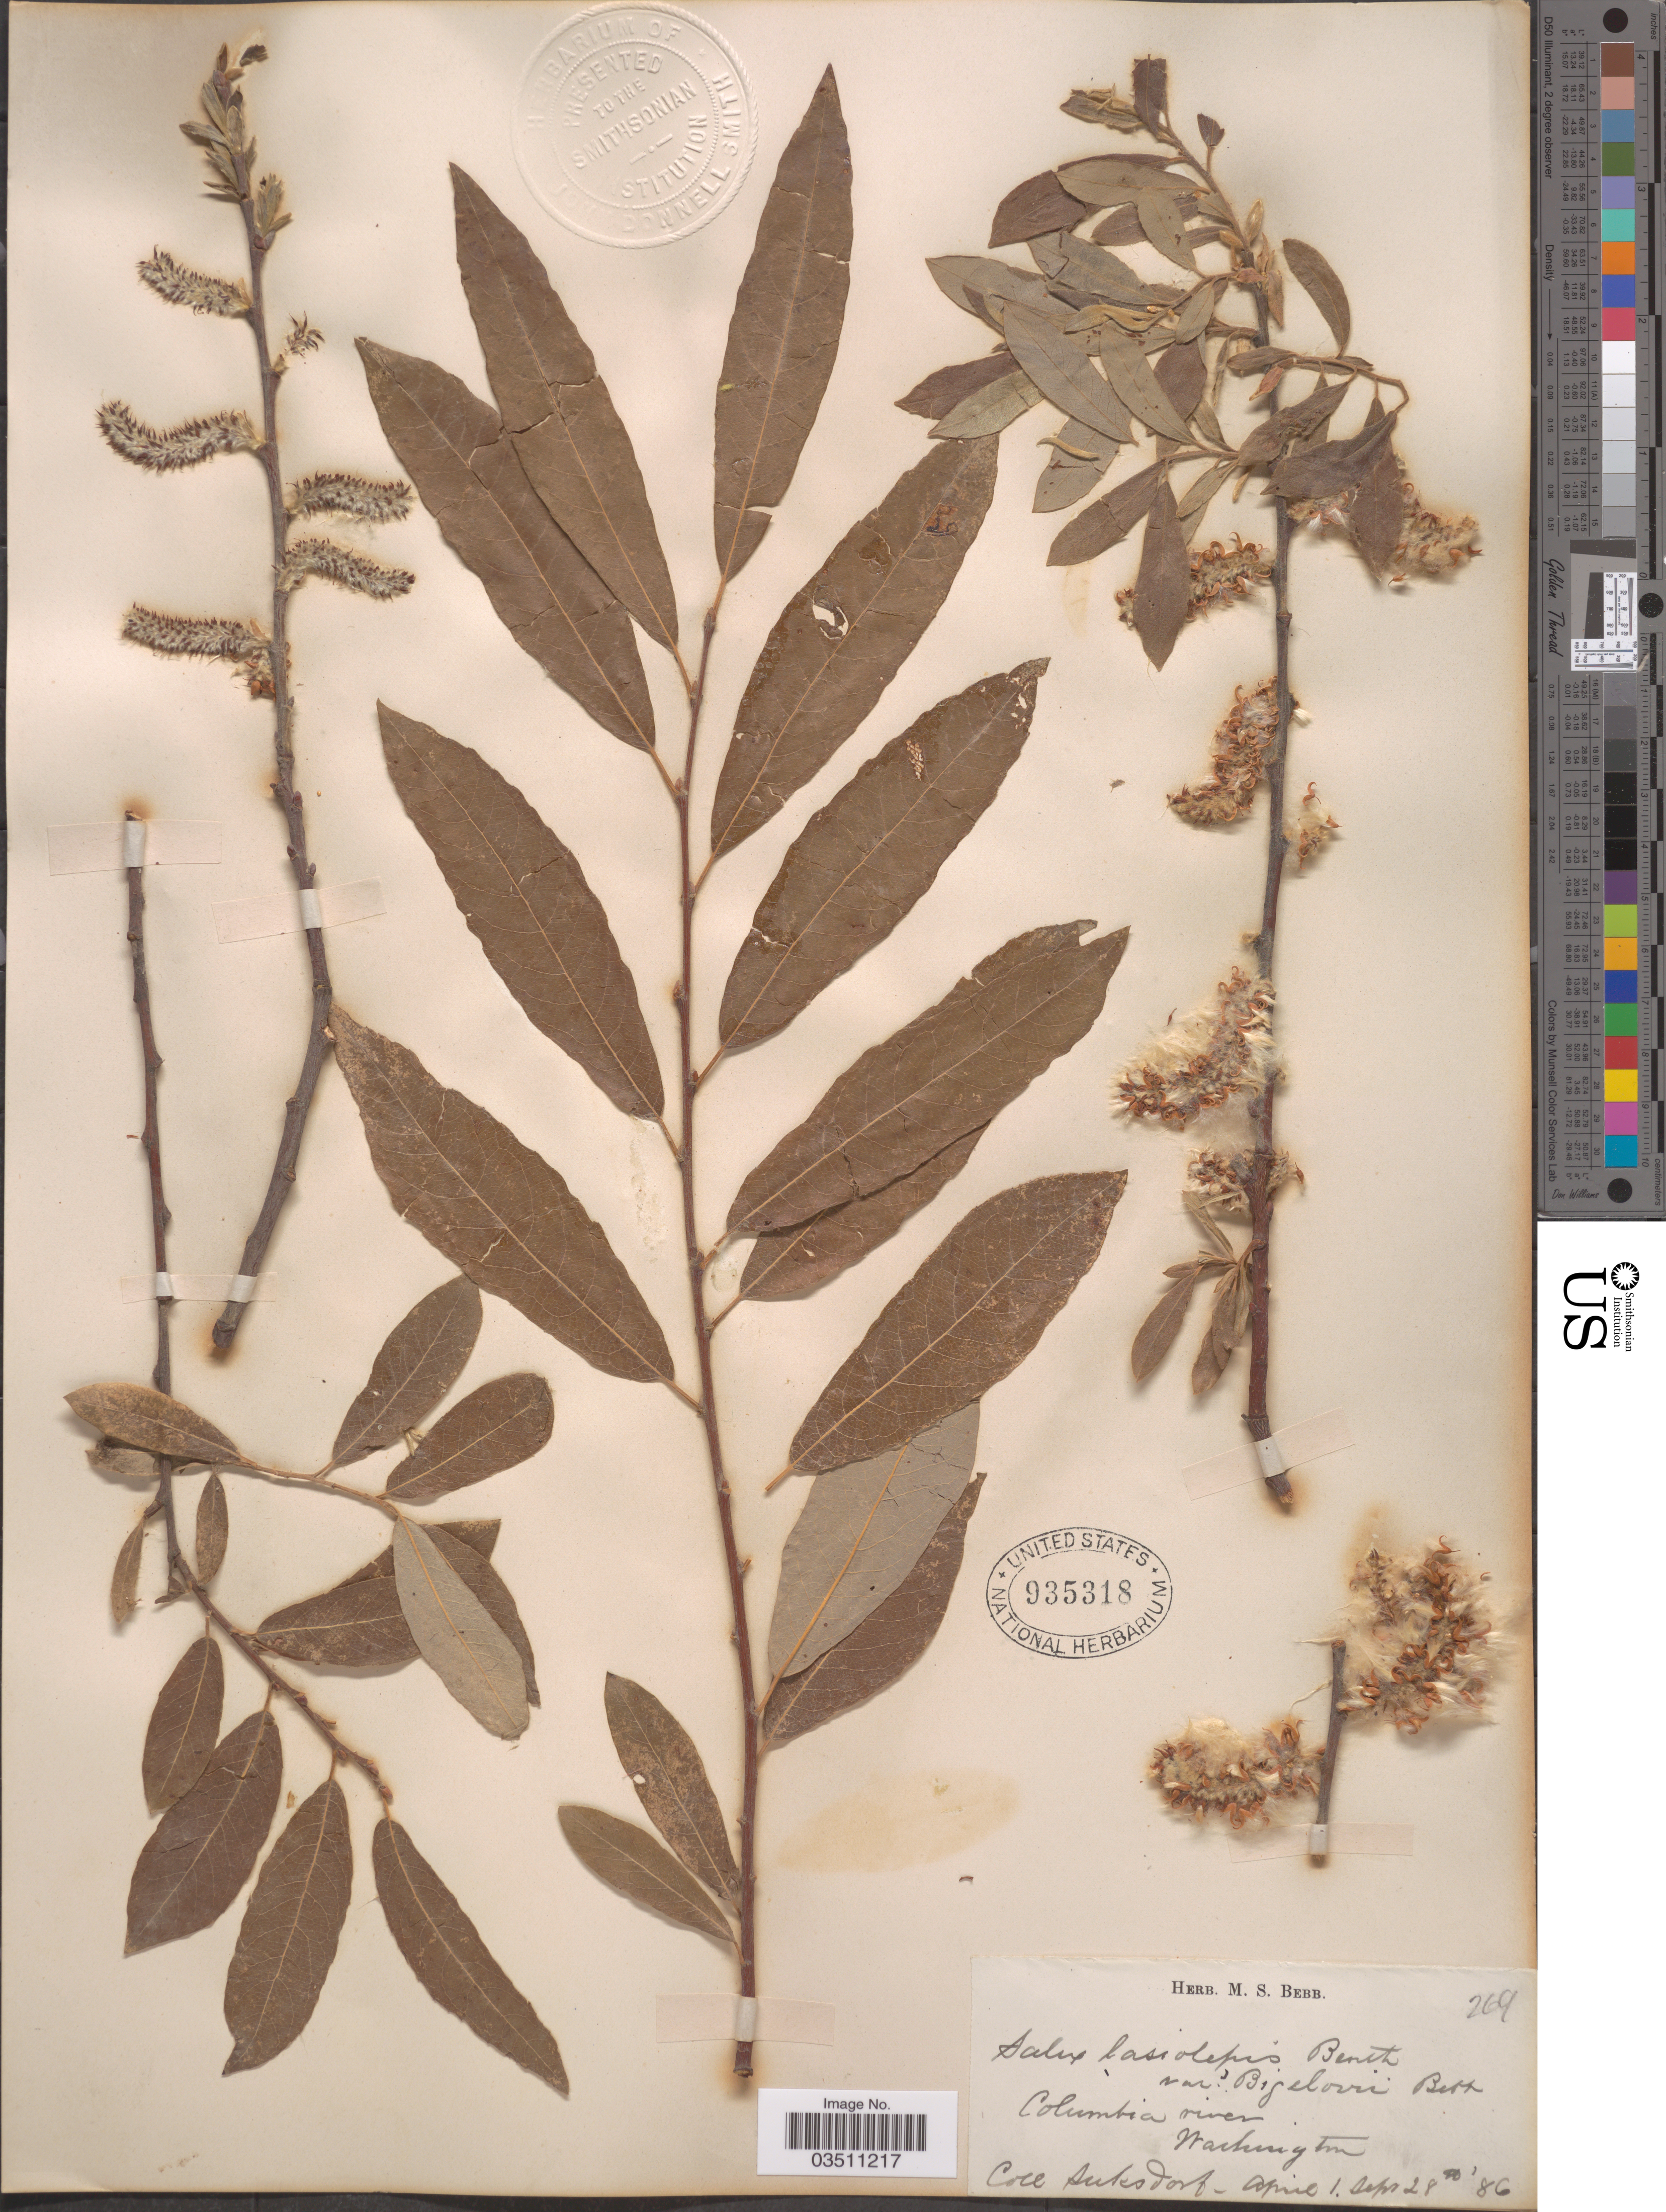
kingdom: Plantae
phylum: Tracheophyta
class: Magnoliopsida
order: Malpighiales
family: Salicaceae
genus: Salix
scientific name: Salix lasiolepis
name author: Benth.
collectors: -- Suksdorf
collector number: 269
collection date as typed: Transcribed d/m/y: 1/4/86 to 28/9/86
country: United States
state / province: Washington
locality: Columbia river.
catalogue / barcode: US 935318